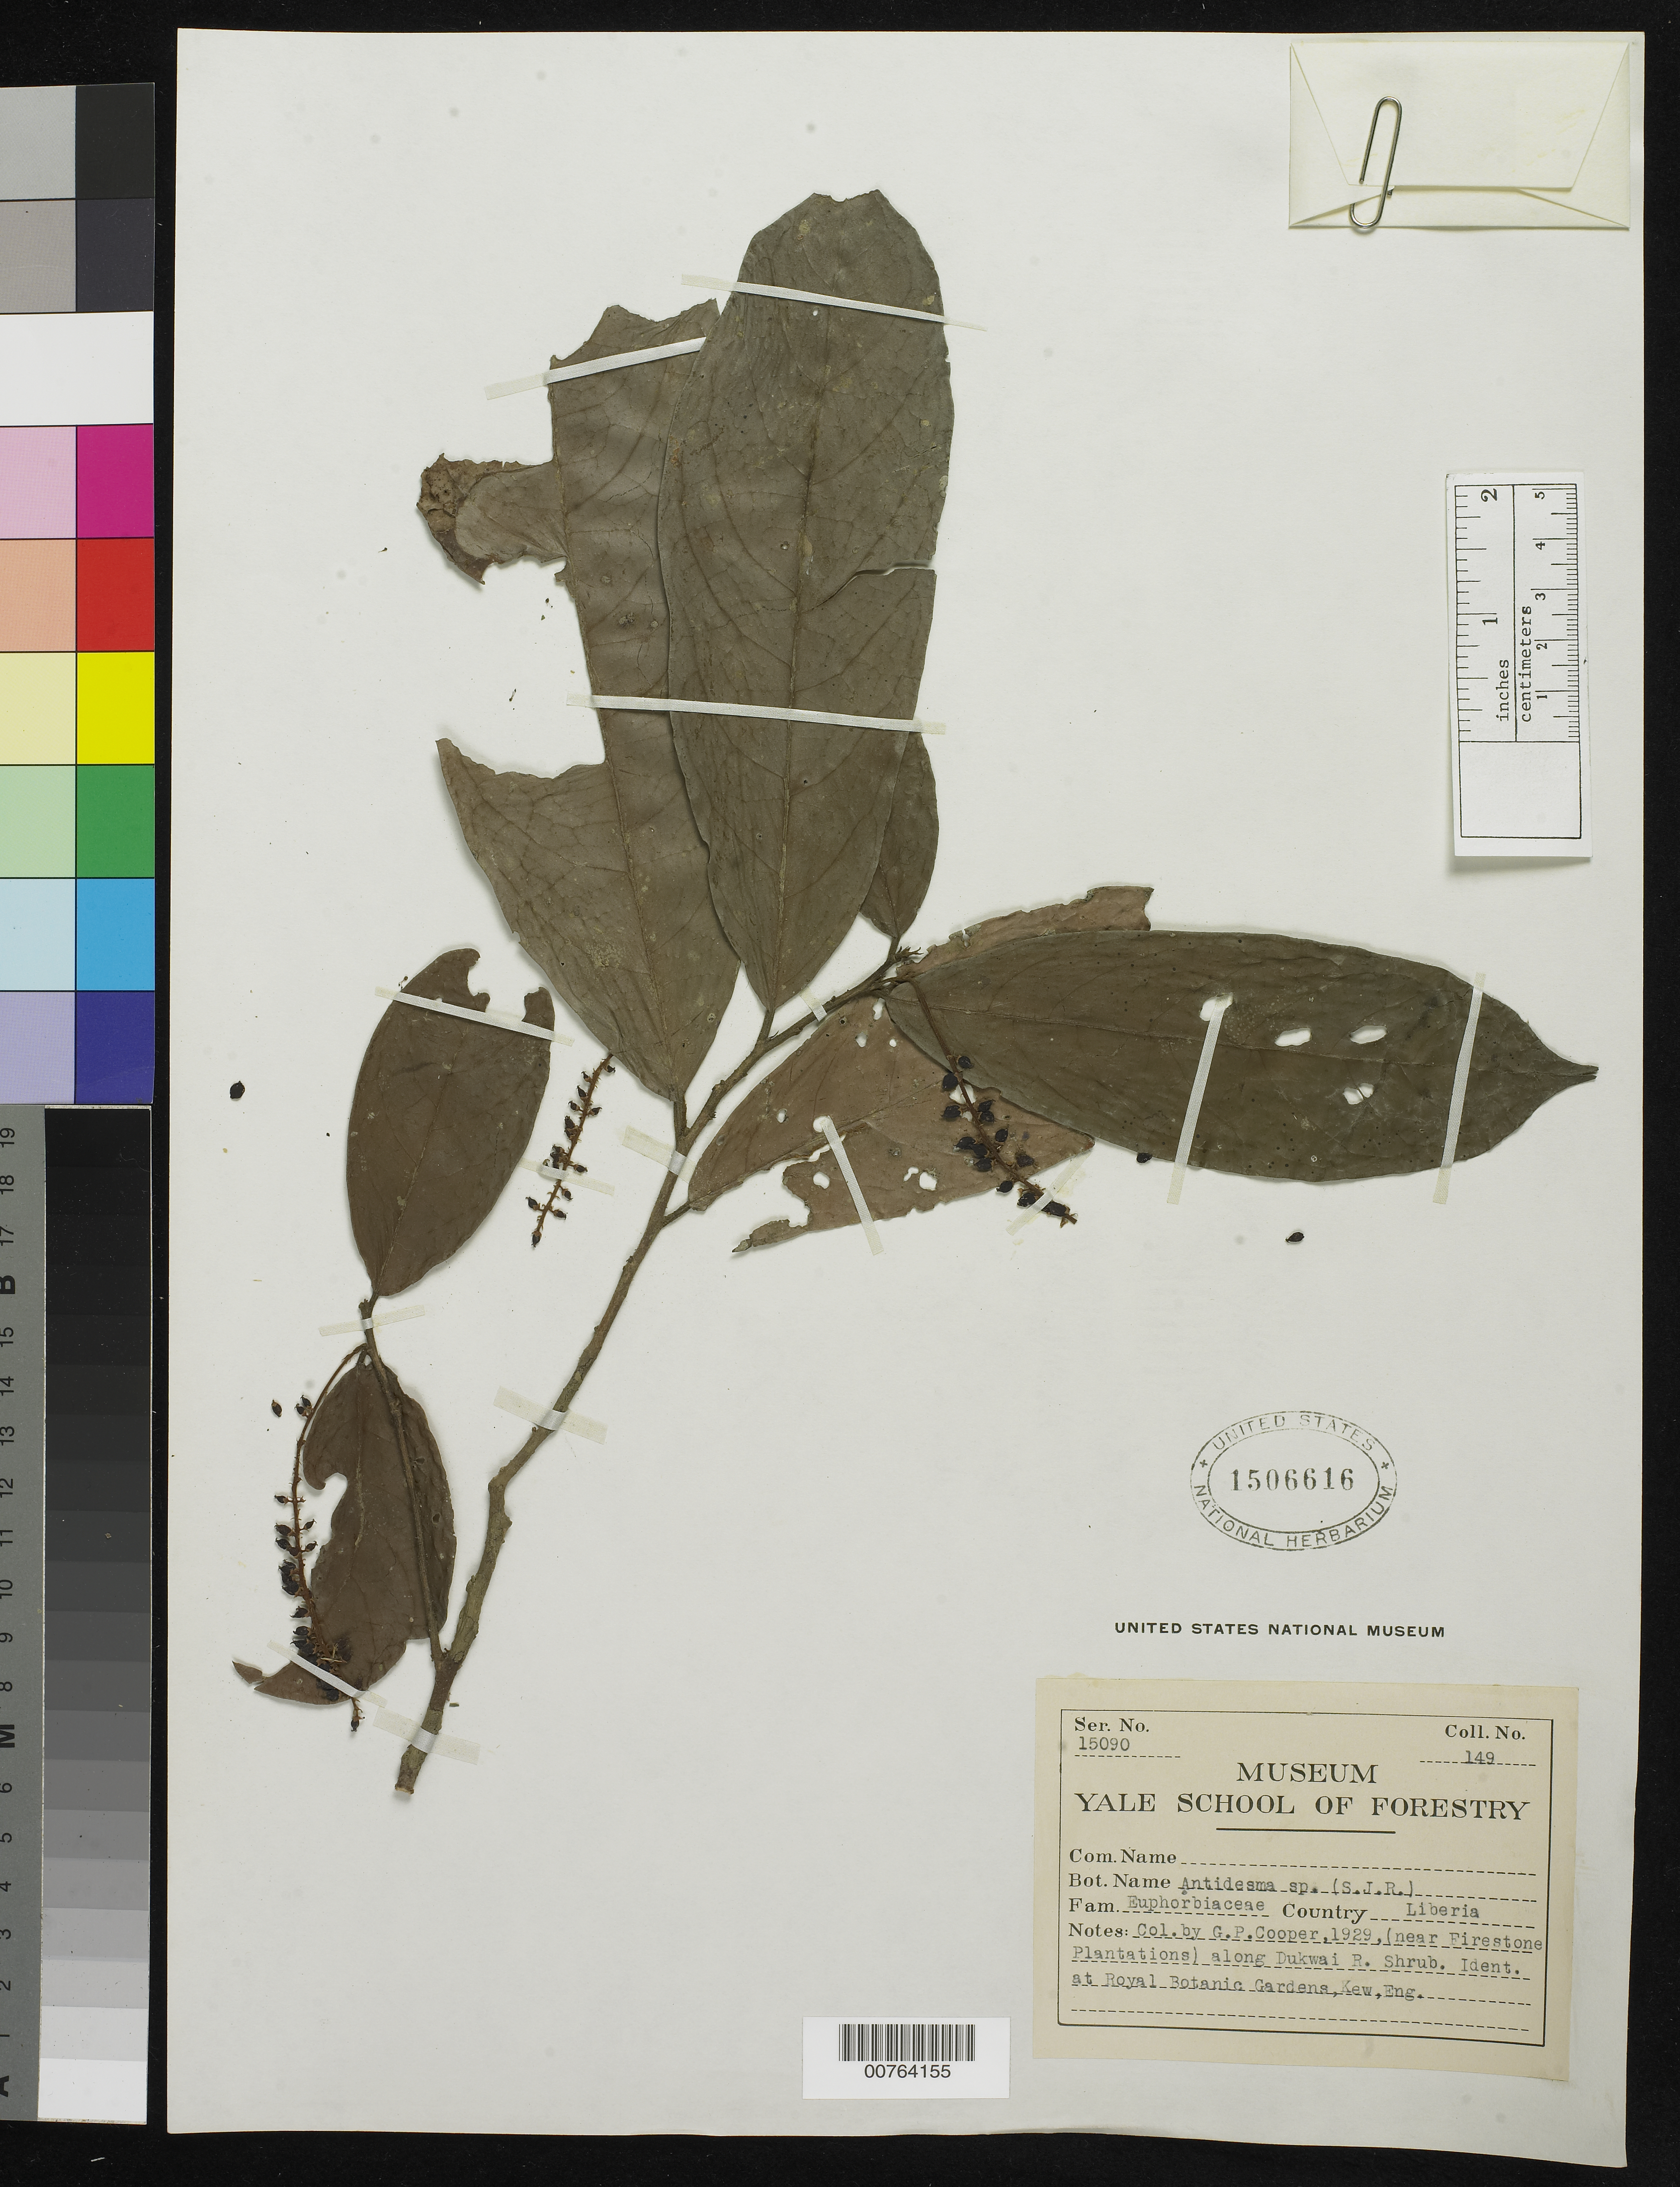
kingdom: Plantae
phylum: Tracheophyta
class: Magnoliopsida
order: Malpighiales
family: Phyllanthaceae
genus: Antidesma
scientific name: Antidesma sp.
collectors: G. Cooper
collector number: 149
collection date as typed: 1929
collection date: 1929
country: Liberia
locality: (near Firestone Plantations) along Dukwai River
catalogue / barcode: US 1506616